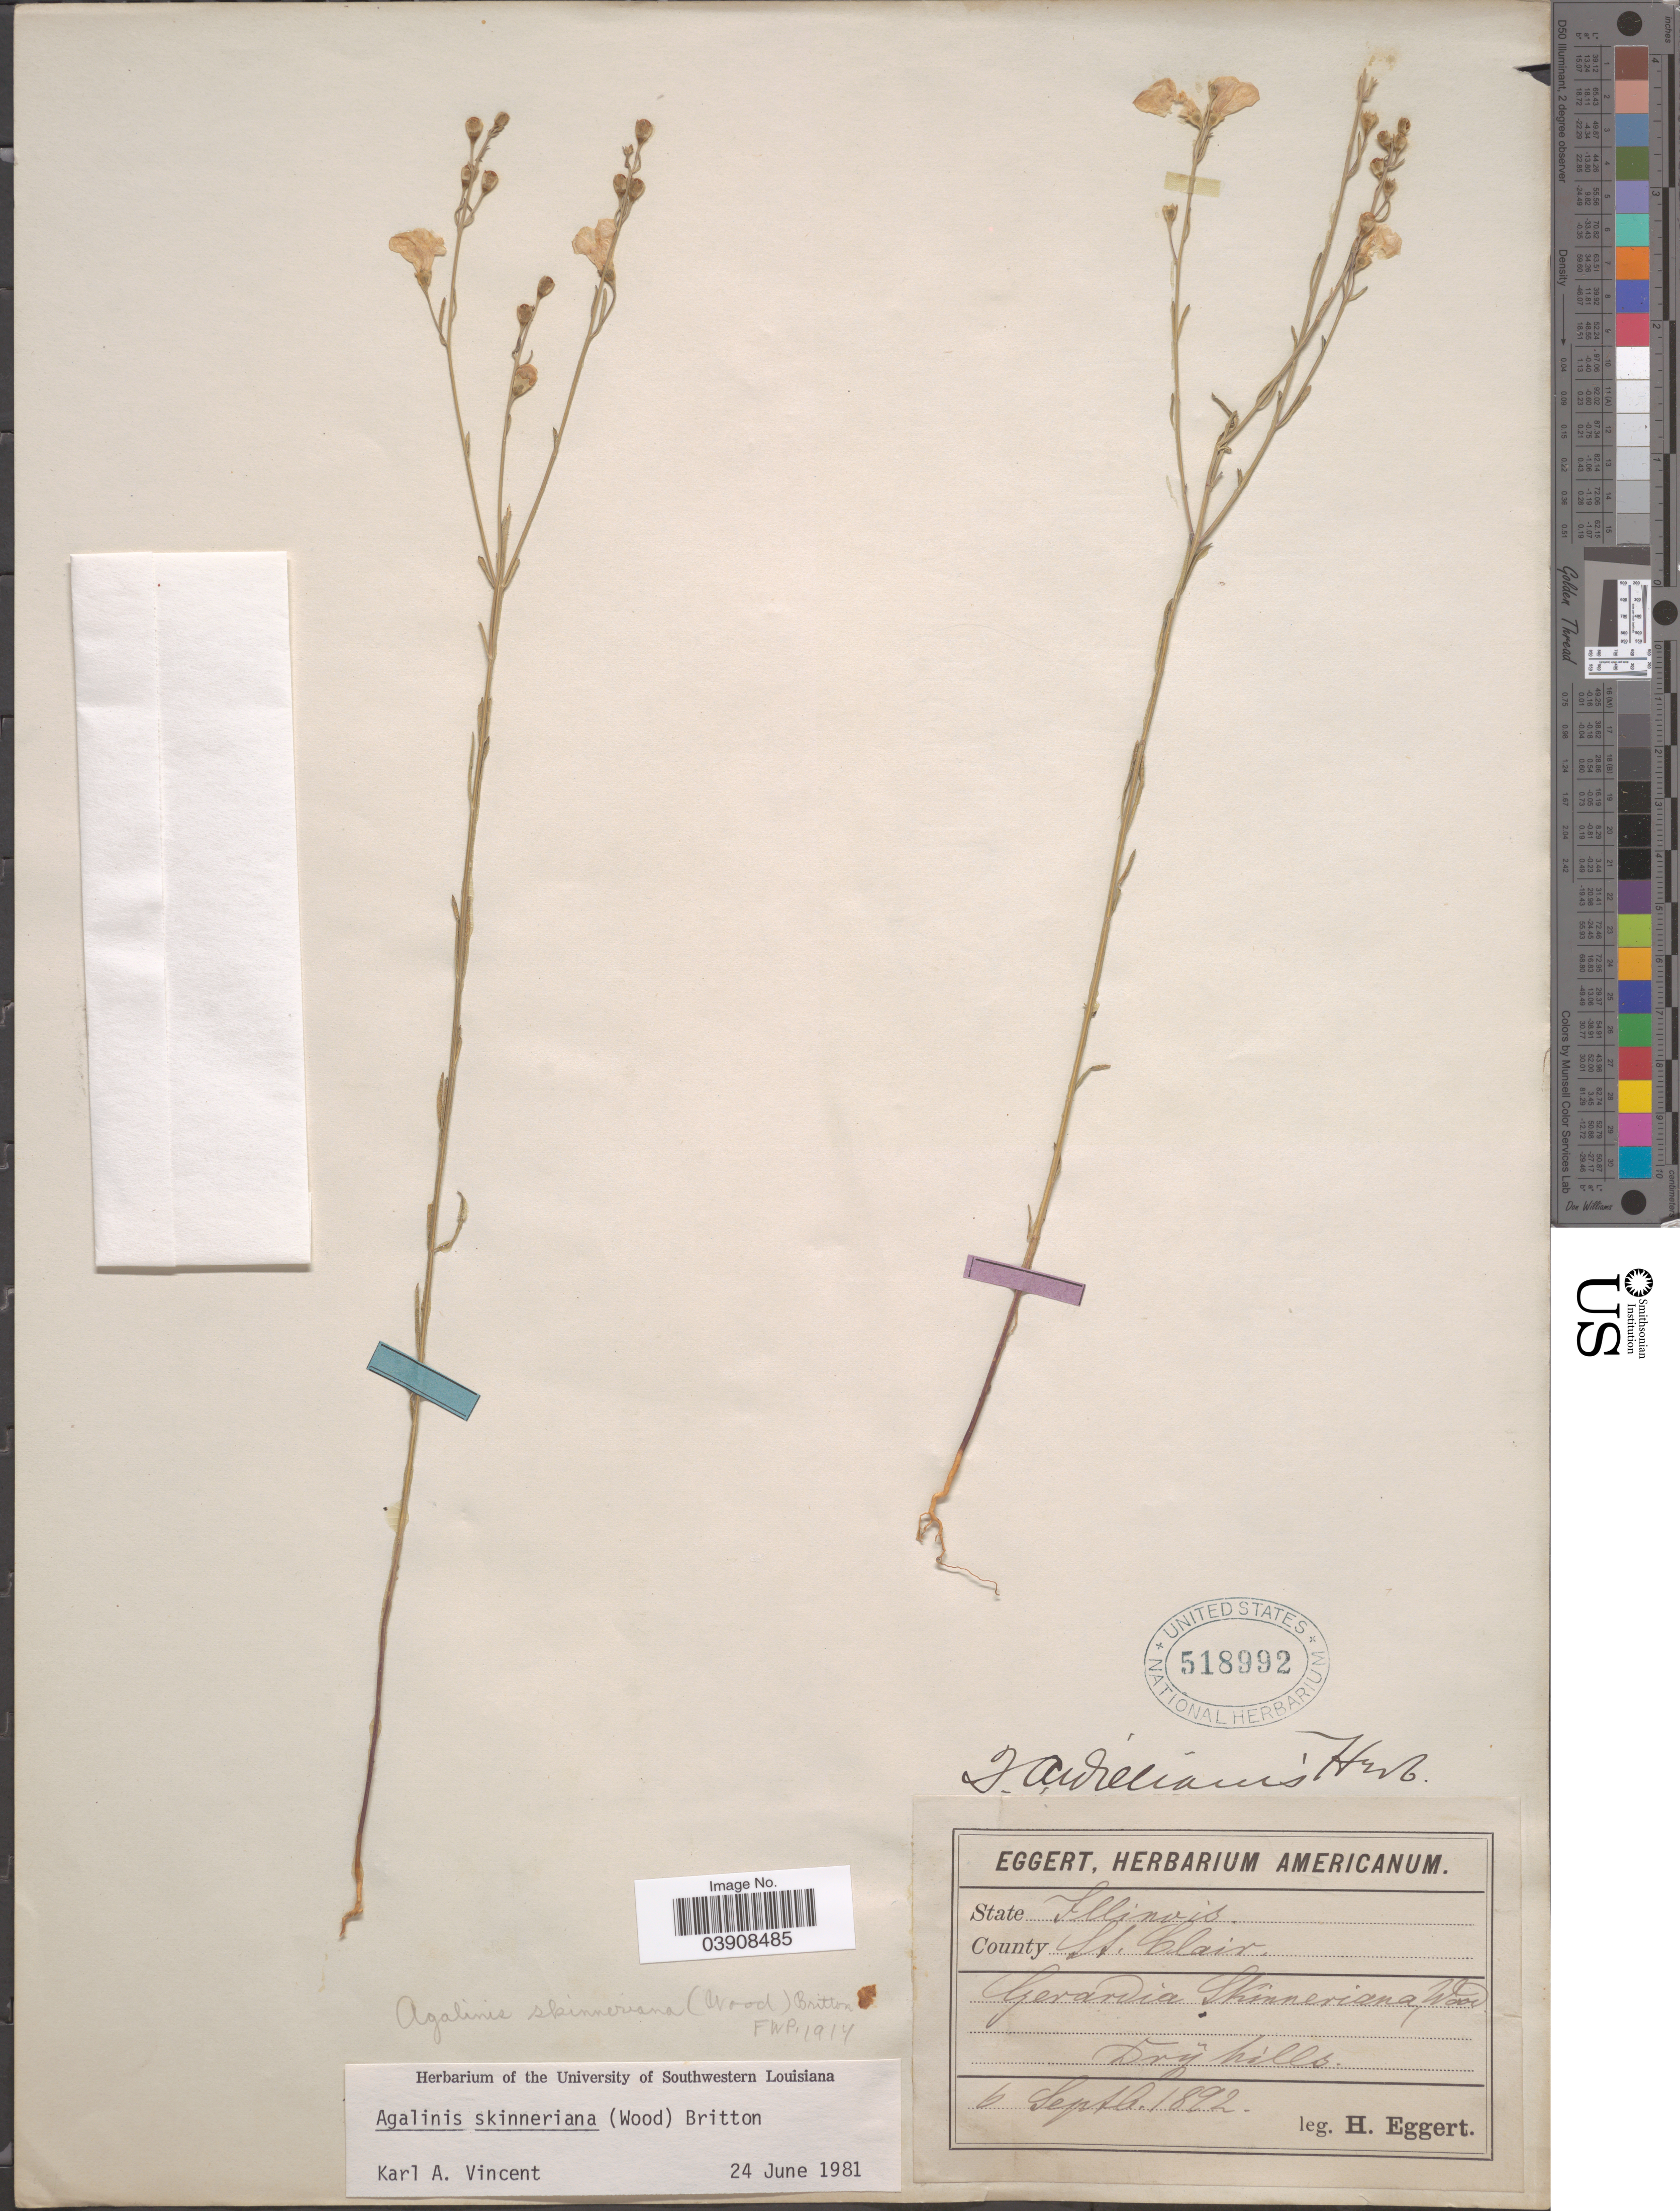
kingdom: Plantae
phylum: Tracheophyta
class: Magnoliopsida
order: Lamiales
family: Orobanchaceae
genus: Agalinis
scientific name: Agalinis skinneriana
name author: (Alph. Wood ex A. Gray) Britton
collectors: H. Eggert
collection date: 1892-09-06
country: United States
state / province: Illinois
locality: County St. Clair.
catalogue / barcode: US 518992